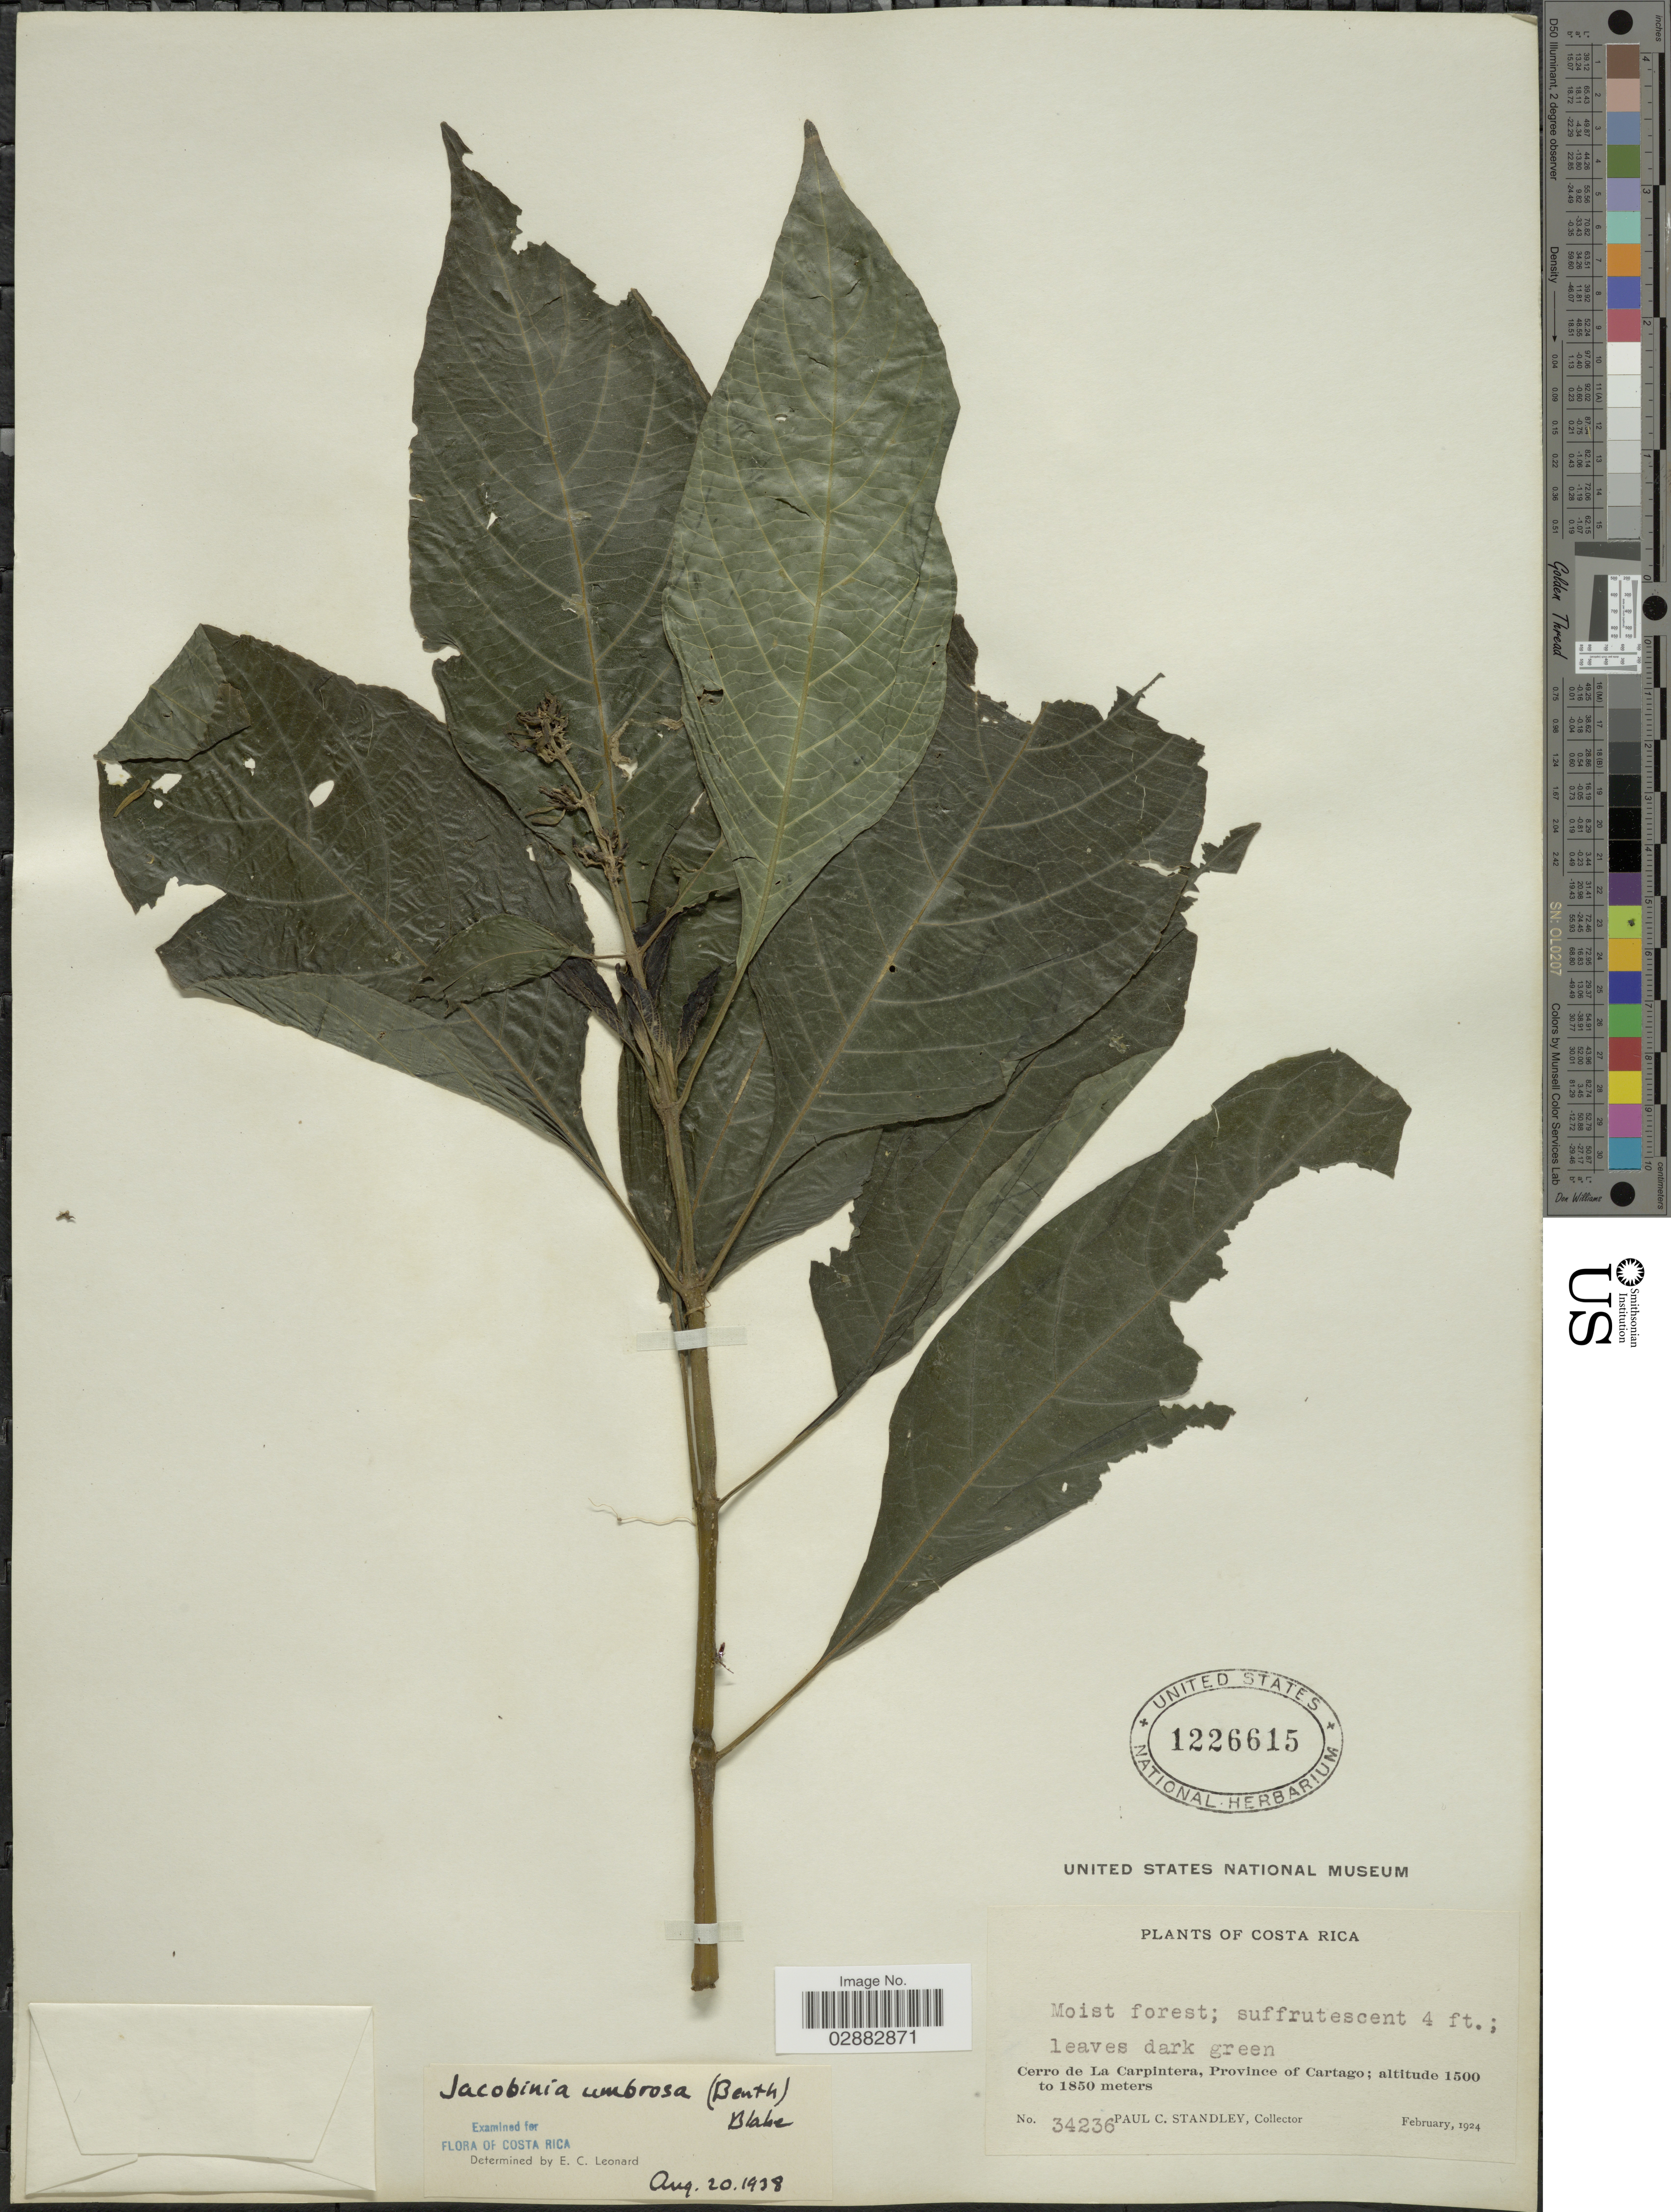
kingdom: Plantae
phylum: Tracheophyta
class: Magnoliopsida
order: Lamiales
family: Acanthaceae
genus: Jacobinia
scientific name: Jacobinia umbrosa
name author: (Benth.) S.F. Blake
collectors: P. C. Standley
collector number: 34236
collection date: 1924-02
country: Costa Rica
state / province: Cartago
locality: Cerro de La Carpintera, Province of Cartago.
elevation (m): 1500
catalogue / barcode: US 1226615